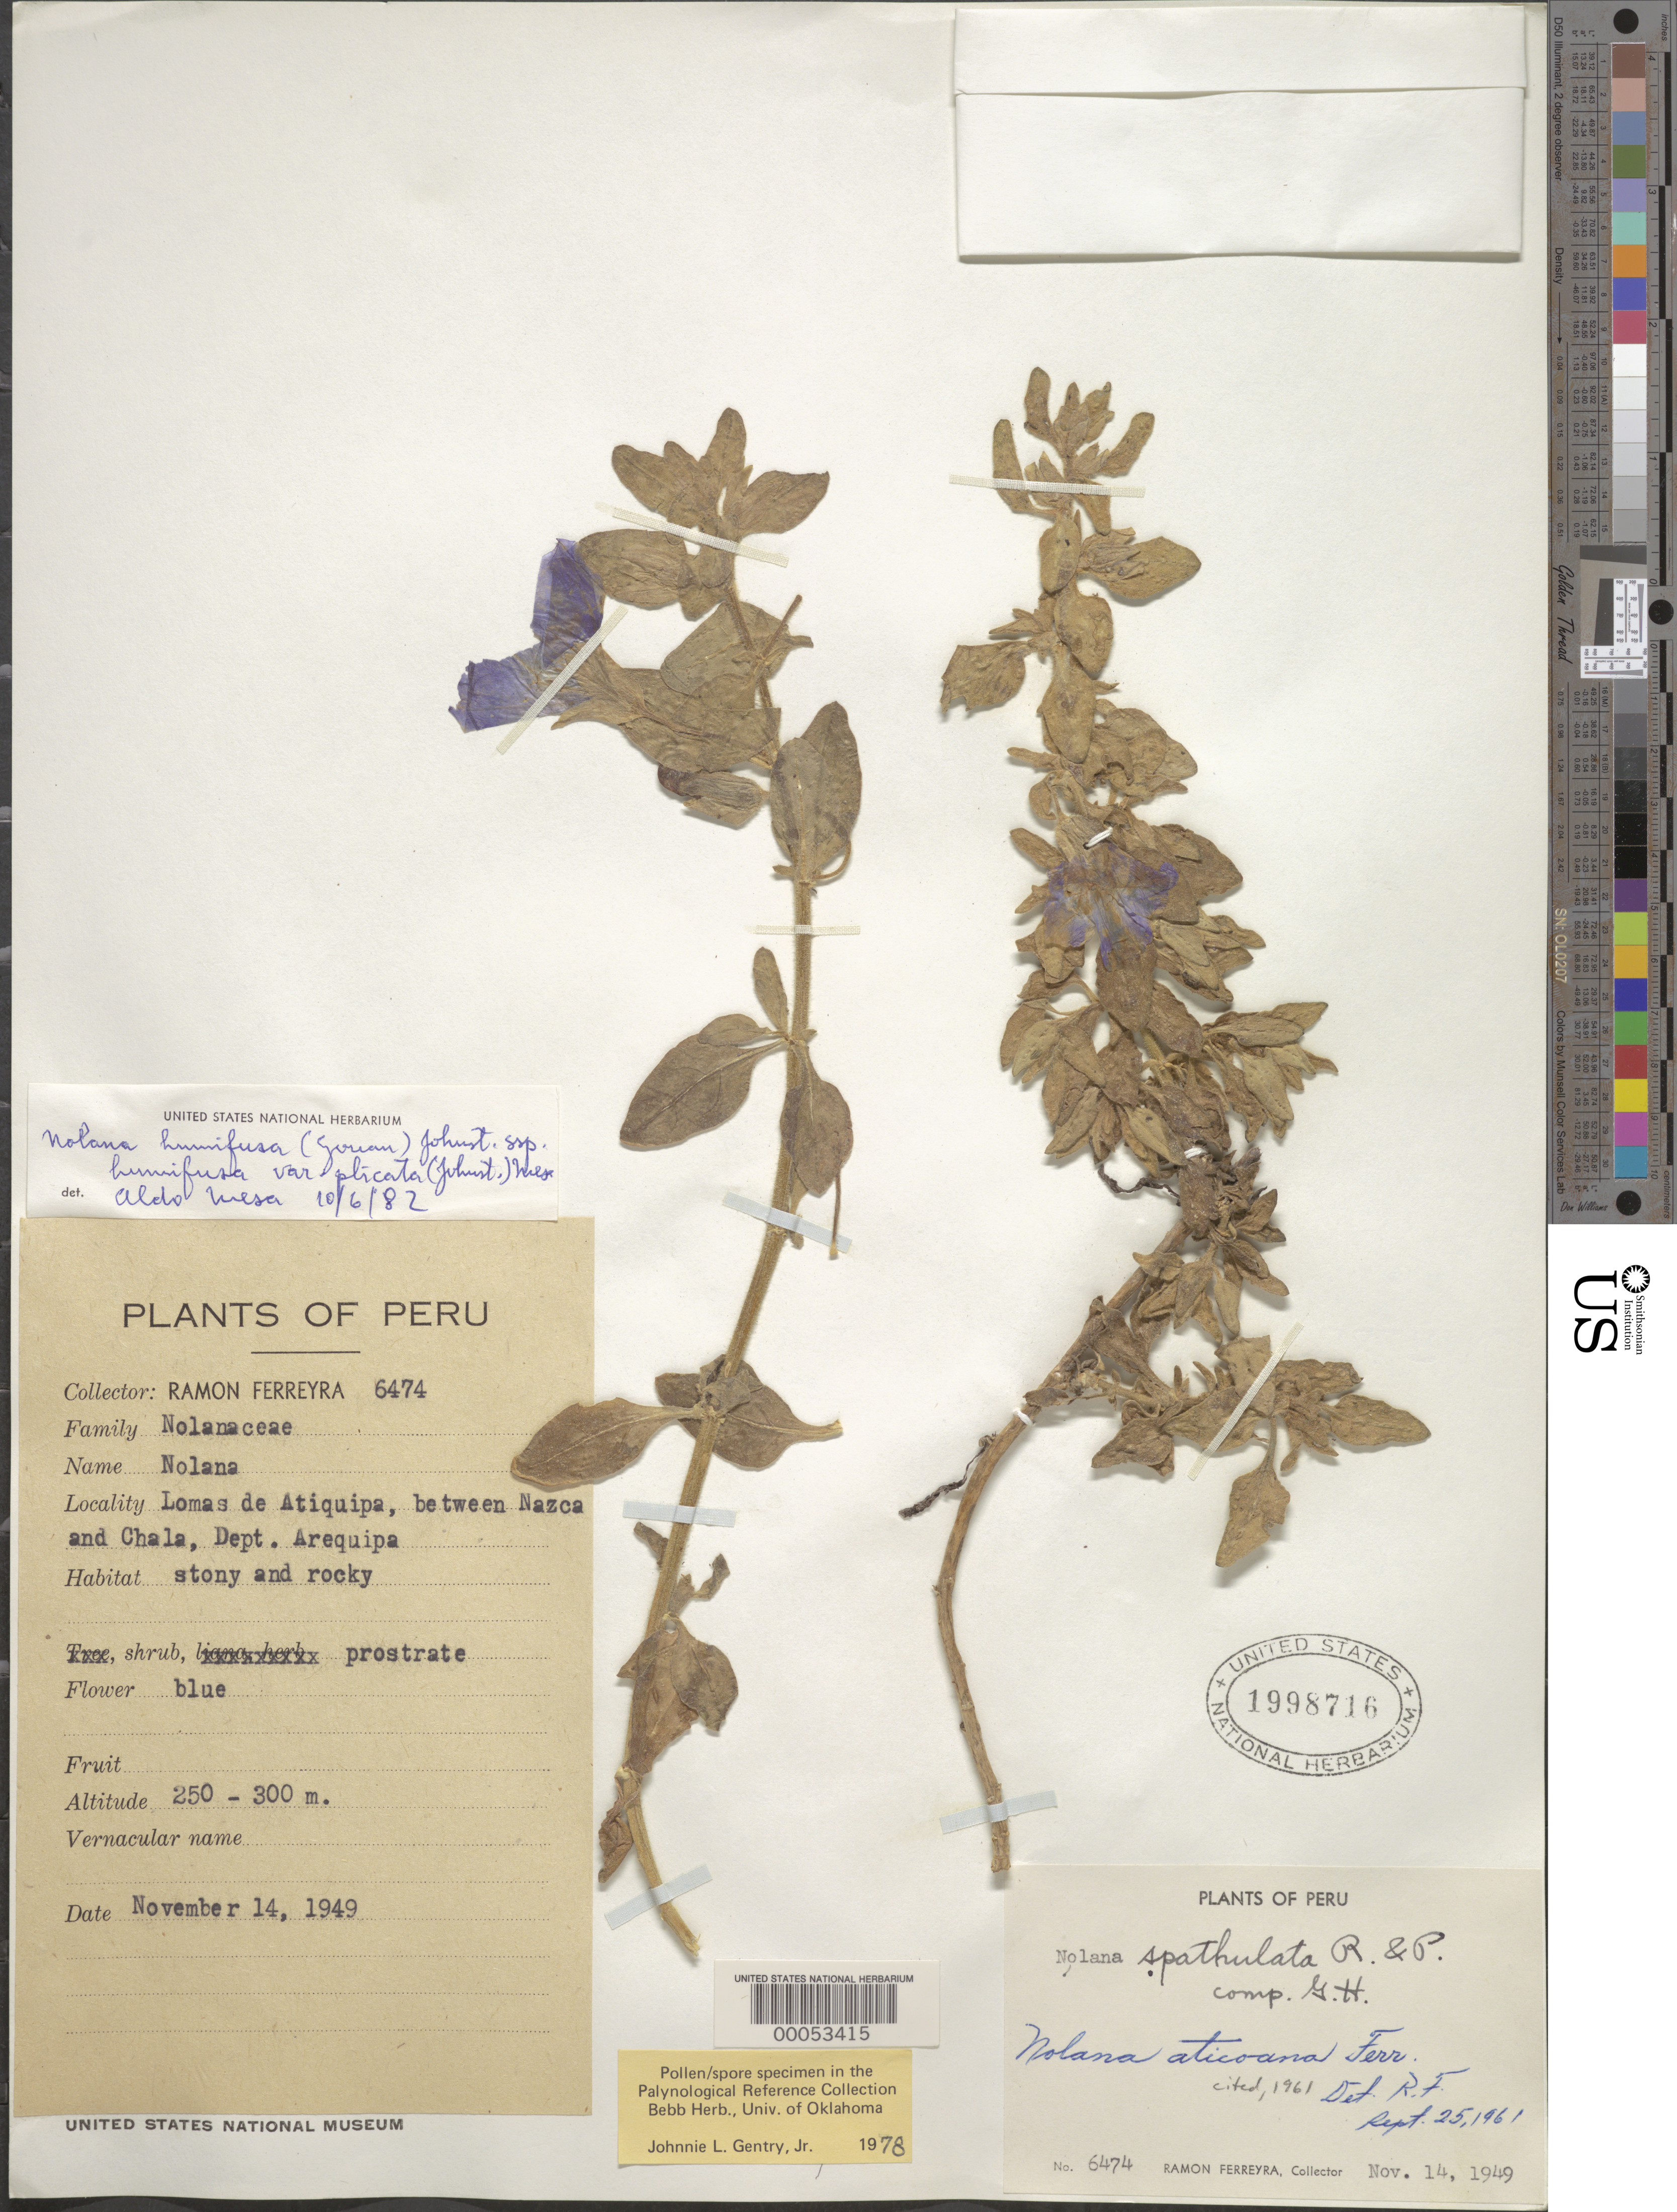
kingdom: Plantae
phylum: Tracheophyta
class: Magnoliopsida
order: Solanales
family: Solanaceae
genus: Nolana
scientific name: Nolana humifusa var. plicata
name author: (I.M. Johnst.) Mesa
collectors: R. A. Ferreyra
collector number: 6474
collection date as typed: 14 Nov 1949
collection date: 1949-11-14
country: Peru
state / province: Arequipa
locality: lomas de Atiquipa, between Nazca and Chala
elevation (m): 250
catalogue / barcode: US 1998716